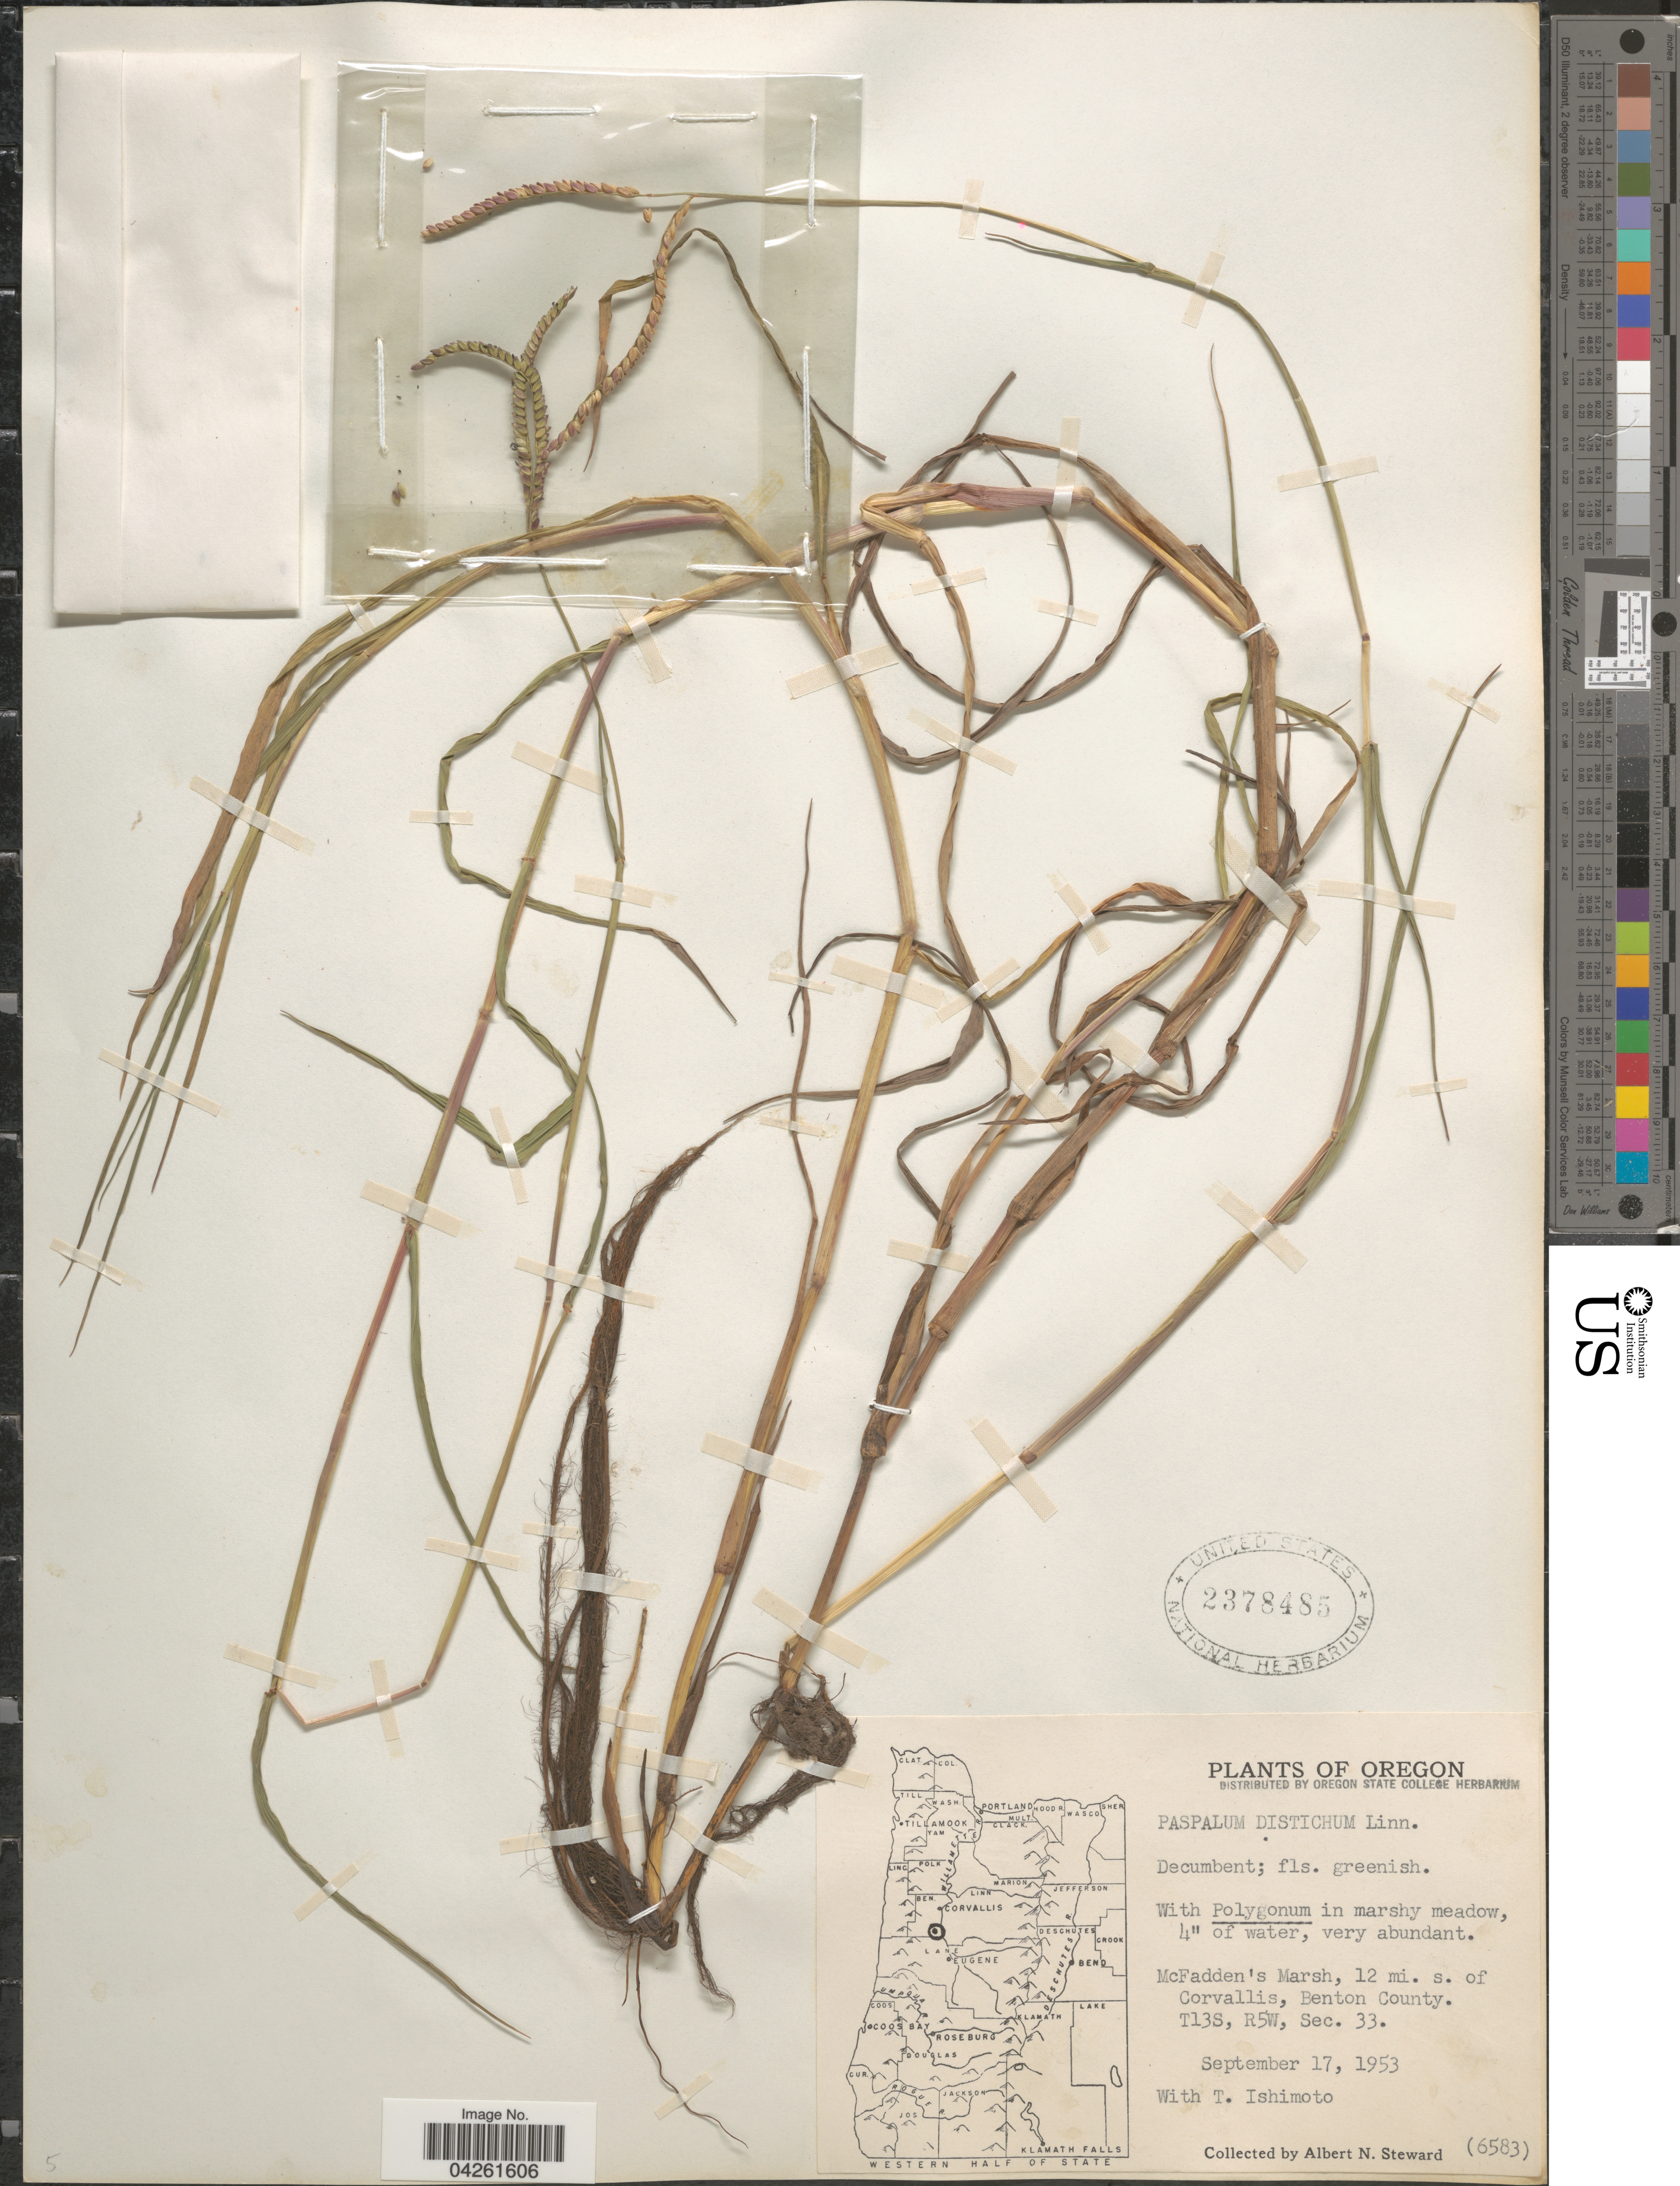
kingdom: Plantae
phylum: Tracheophyta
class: Liliopsida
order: Poales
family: Poaceae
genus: Paspalum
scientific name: Paspalum distichum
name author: L.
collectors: A. N. Steward & T. Ishimoto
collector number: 6583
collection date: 1953-09-17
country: United States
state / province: Oregon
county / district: Benton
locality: McFadden's Marsh, 12 mi. s. of Corvallis, Benton County. T13S, R5W, Sec. 33.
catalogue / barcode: US 2378485